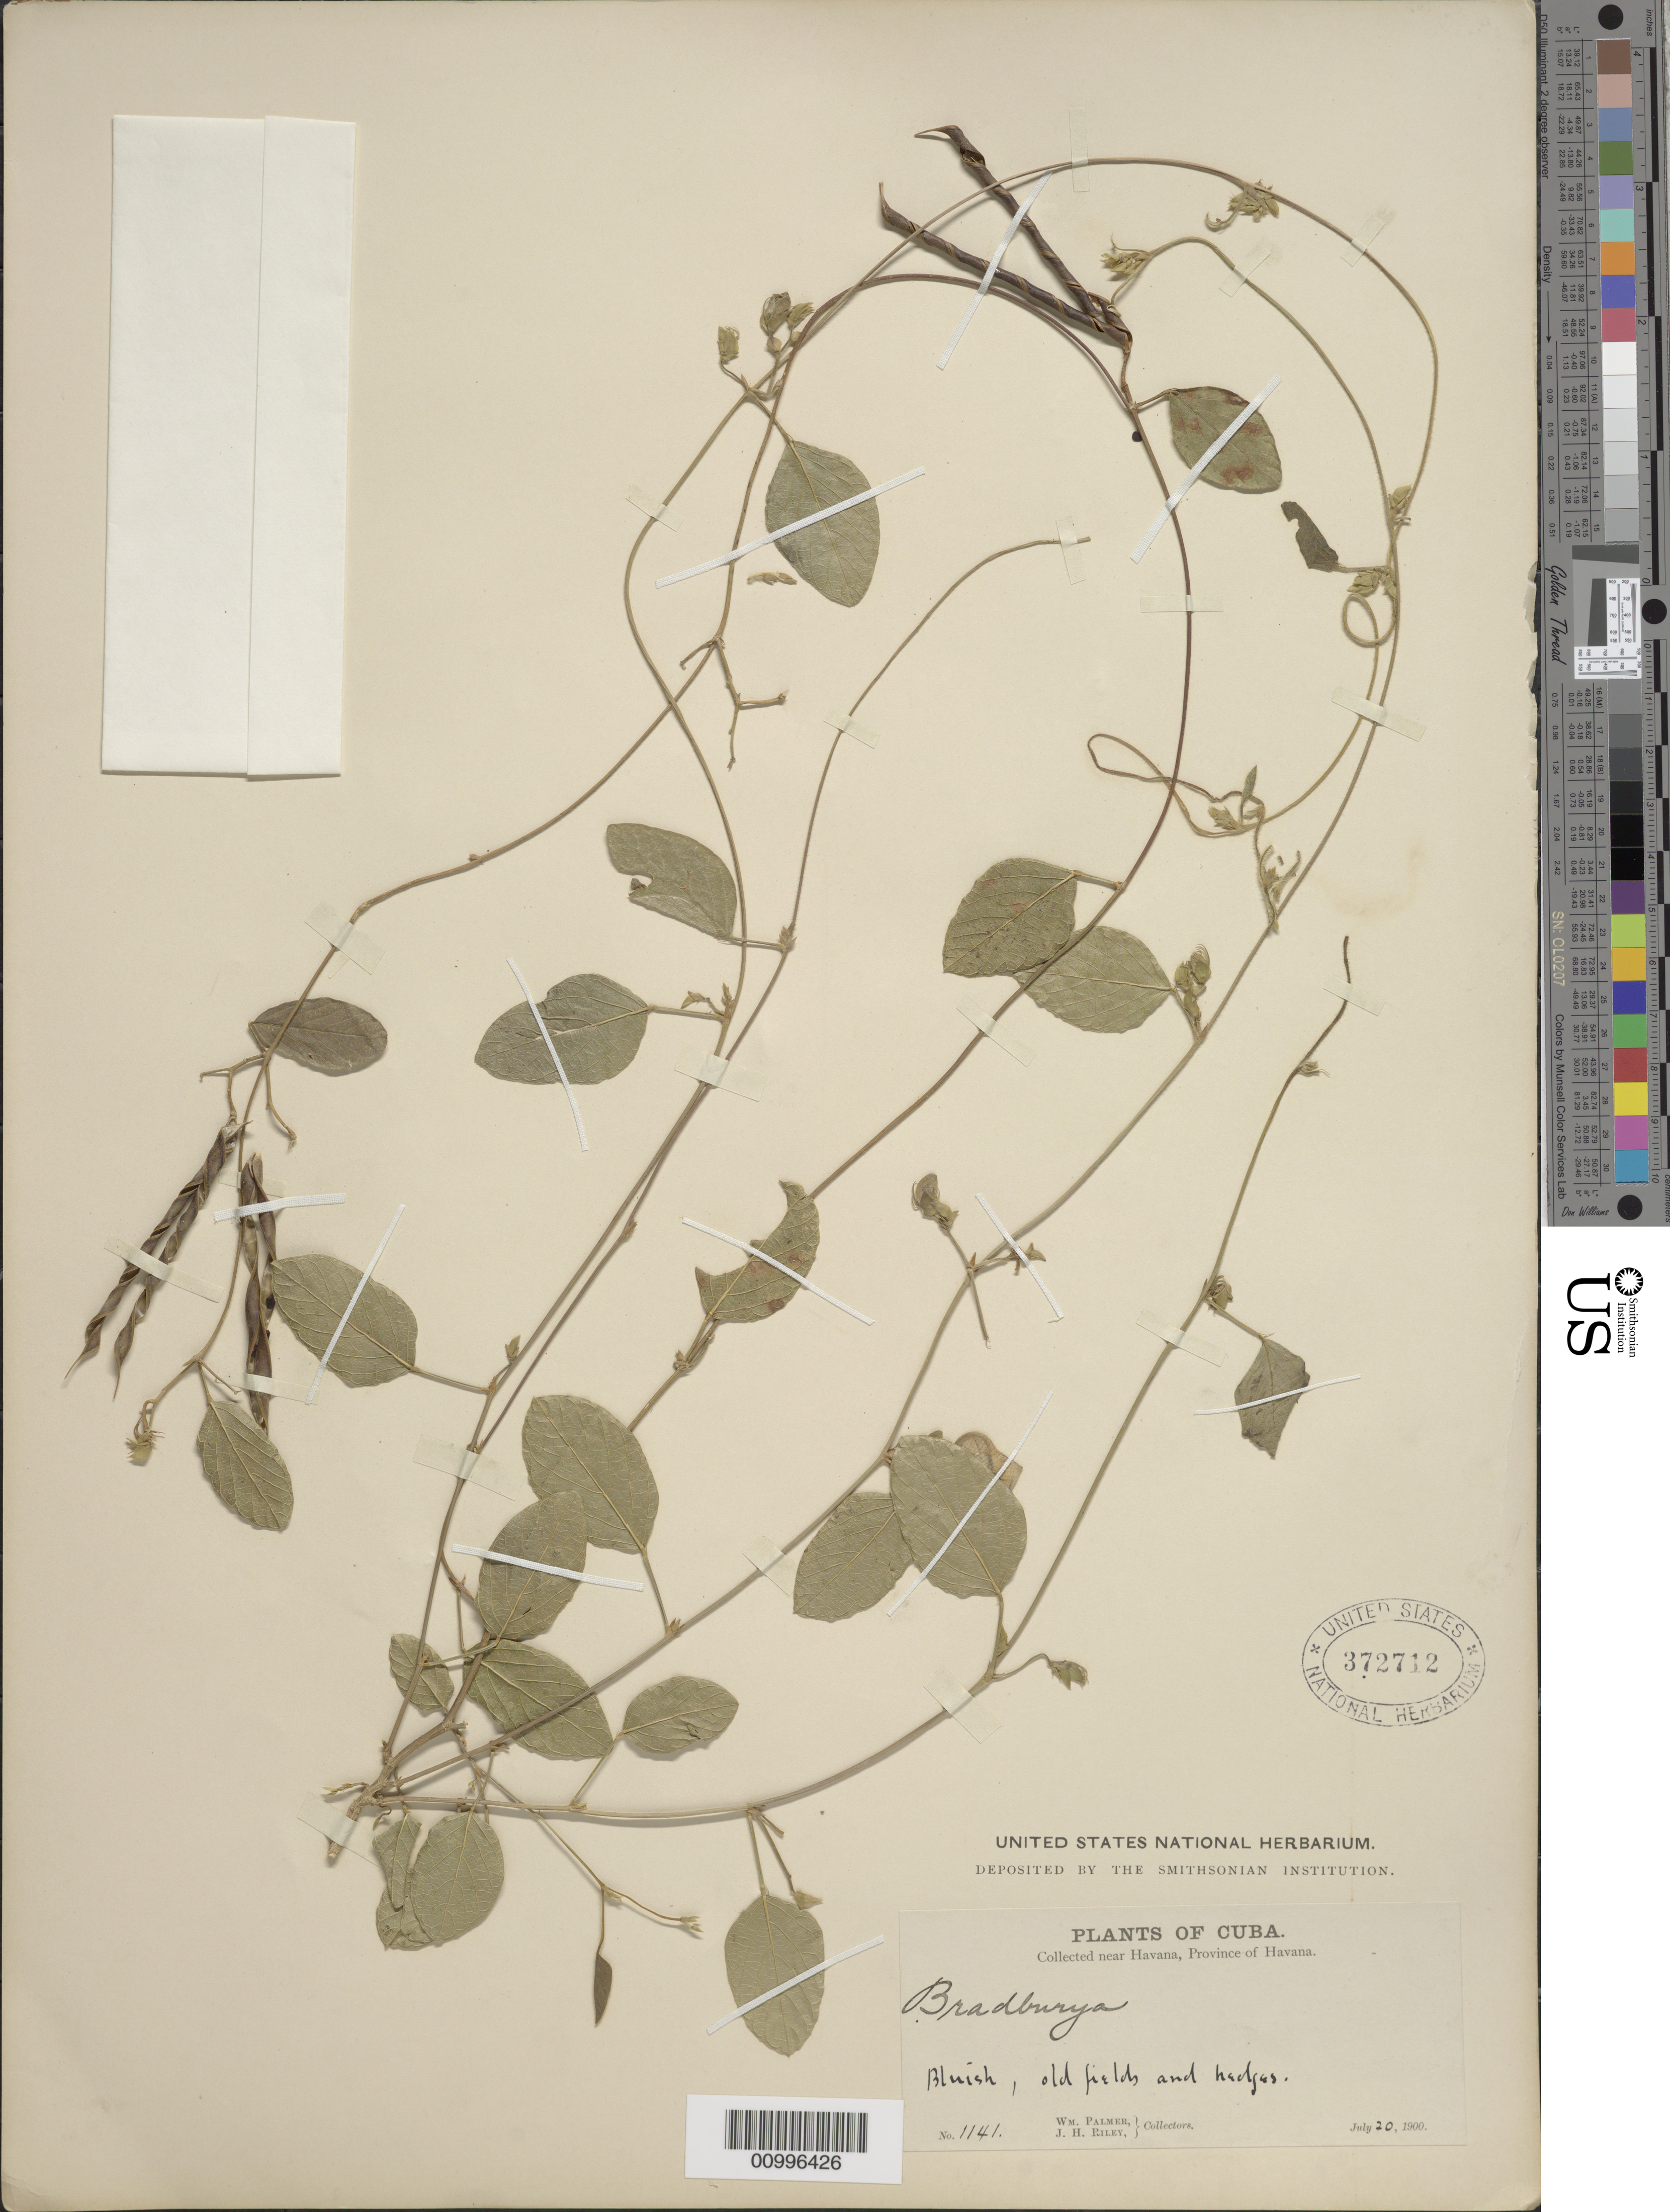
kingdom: Plantae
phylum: Tracheophyta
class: Magnoliopsida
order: Fabales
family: Fabaceae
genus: Centrosema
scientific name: Centrosema sp.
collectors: W. Palmer & J. H. Riley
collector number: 1141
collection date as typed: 20 Jul 1900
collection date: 1900-07-20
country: Cuba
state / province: La Habana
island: Cuba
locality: Bradburya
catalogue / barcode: US 372712